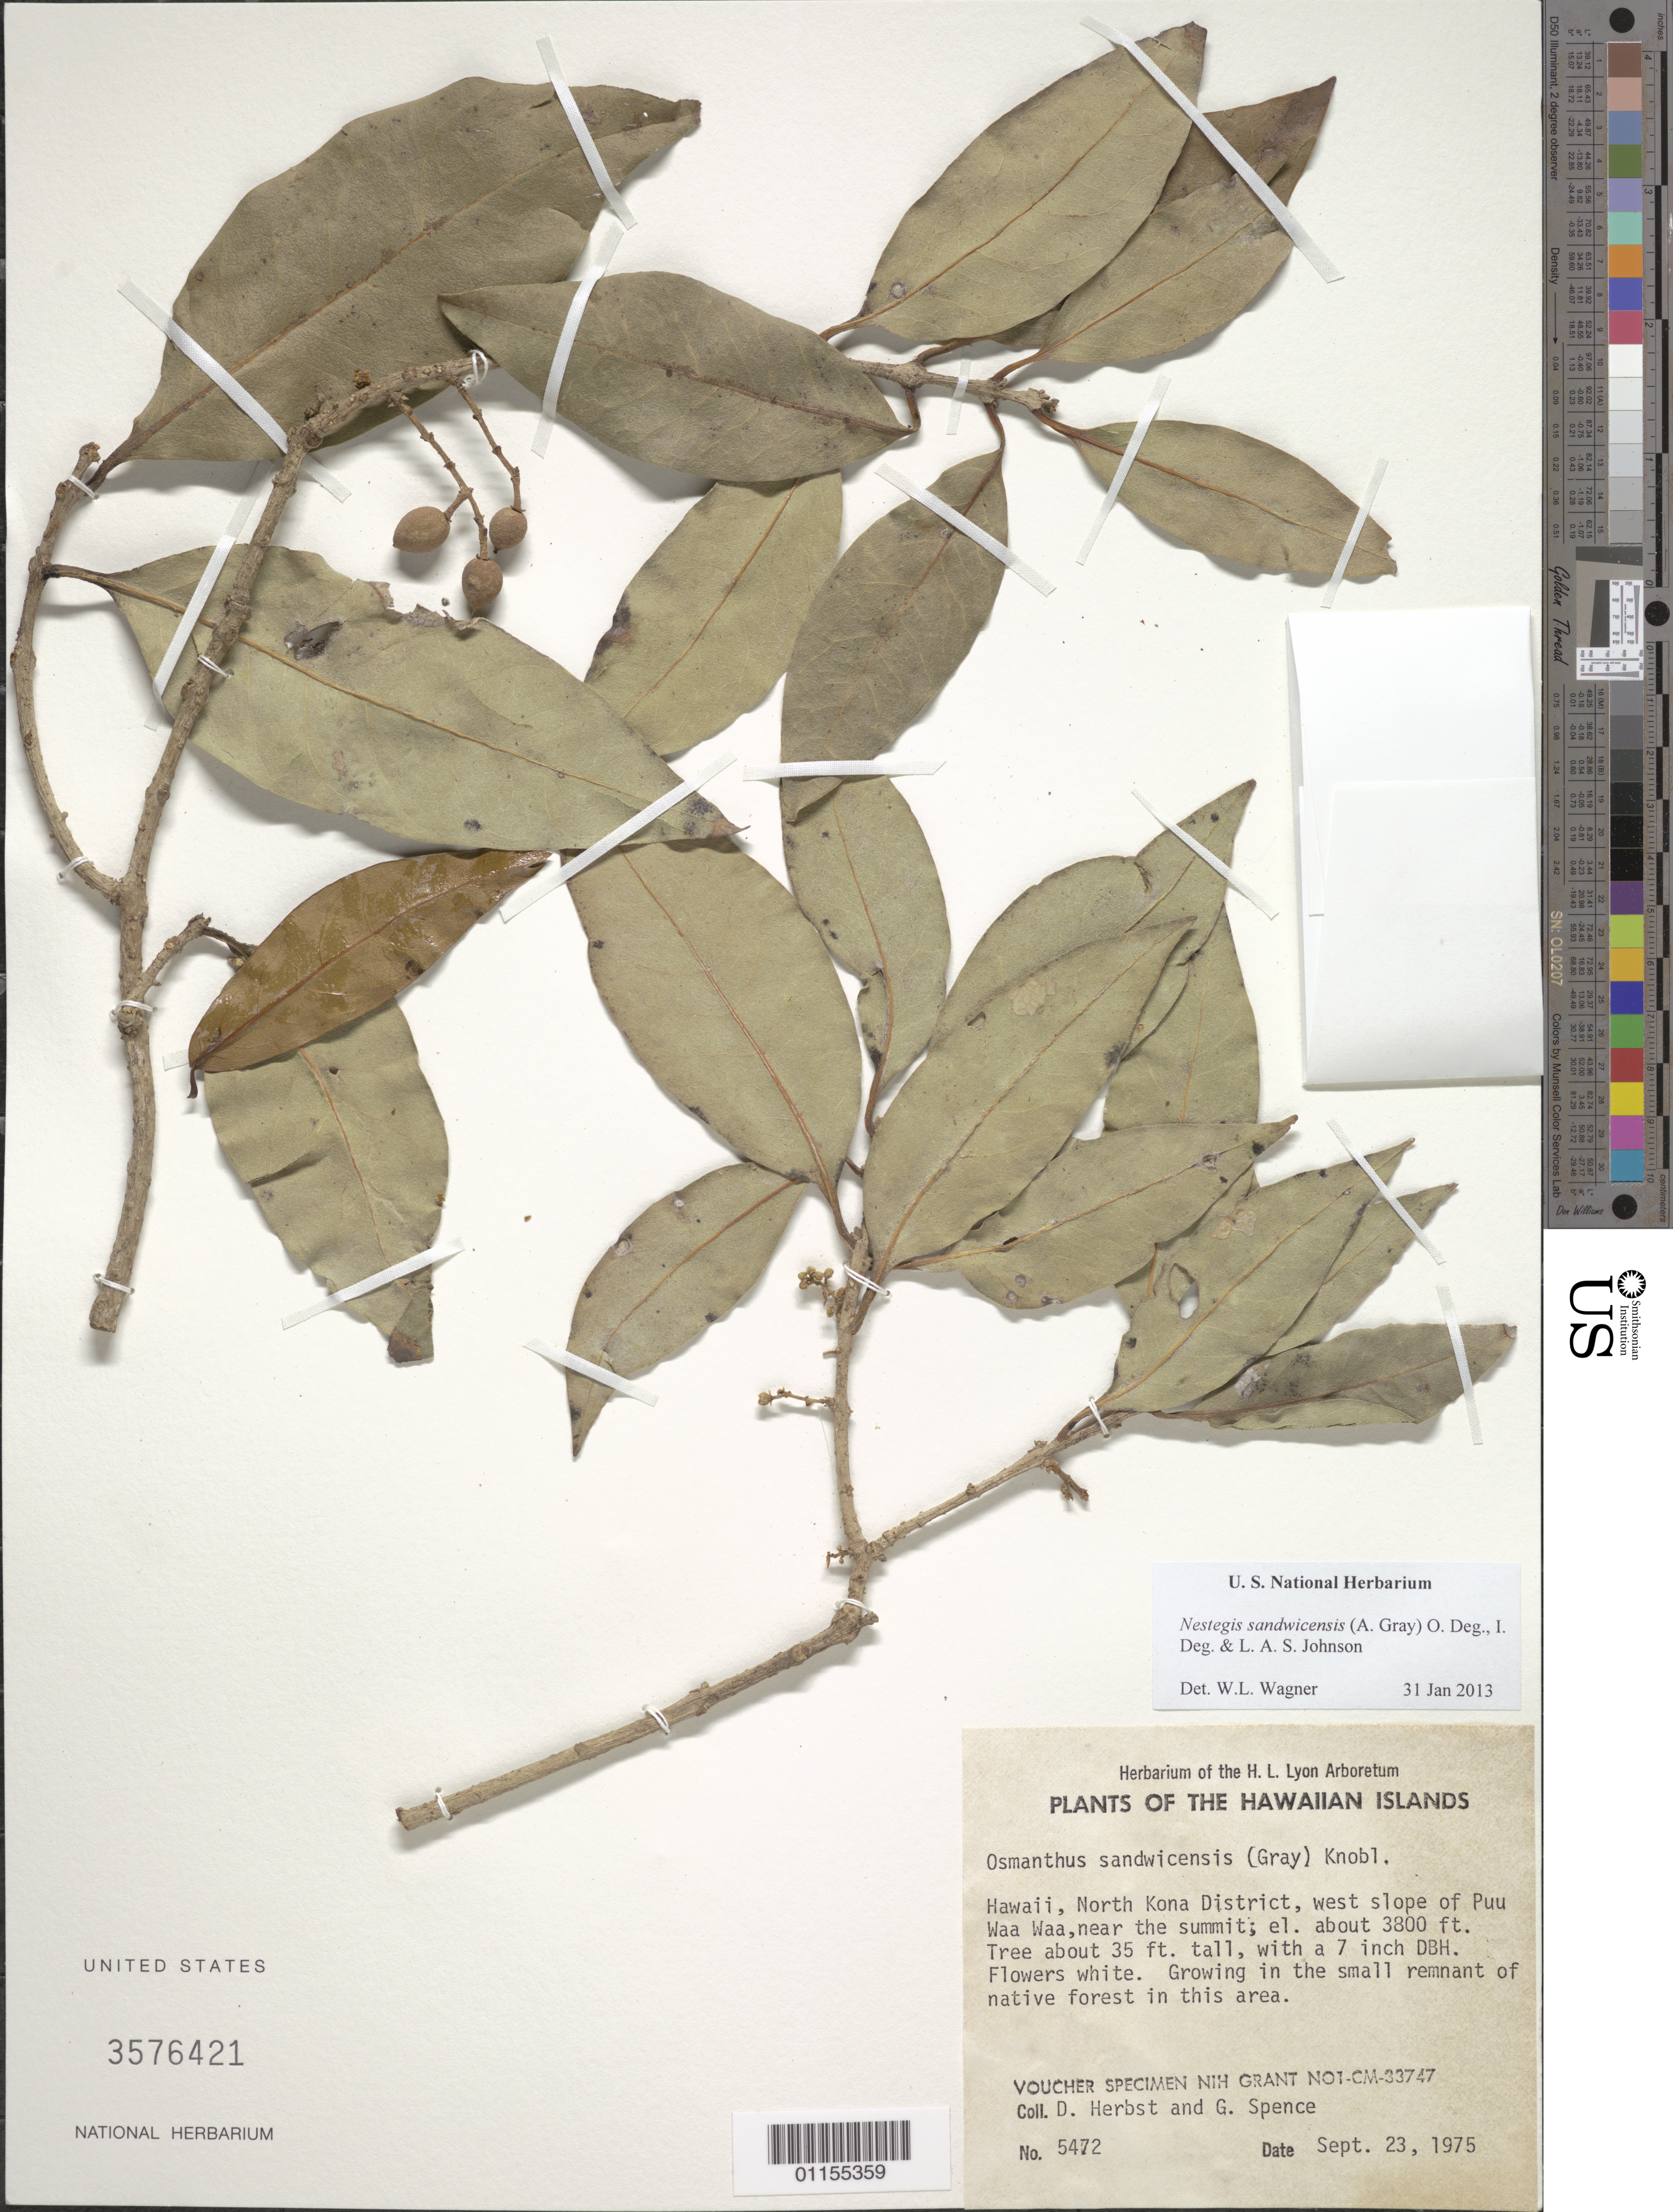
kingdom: Plantae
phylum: Tracheophyta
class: Magnoliopsida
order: Lamiales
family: Oleaceae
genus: Notelaea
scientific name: Notelaea sandwicensis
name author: (A. Gray) Hong-Wa & Besnard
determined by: Wagner, W. L., (BOT), Smithsonian Institution - National Museum of Natural History (UNITED STATES)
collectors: D. R. Herbst & G. Spence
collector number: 5472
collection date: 1975-09-23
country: United States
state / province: Hawaii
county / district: Hawaii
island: Hawaii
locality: North Kona District, west slope of Pu'u Waa Waa, near the summit.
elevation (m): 1158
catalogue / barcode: US 3576421